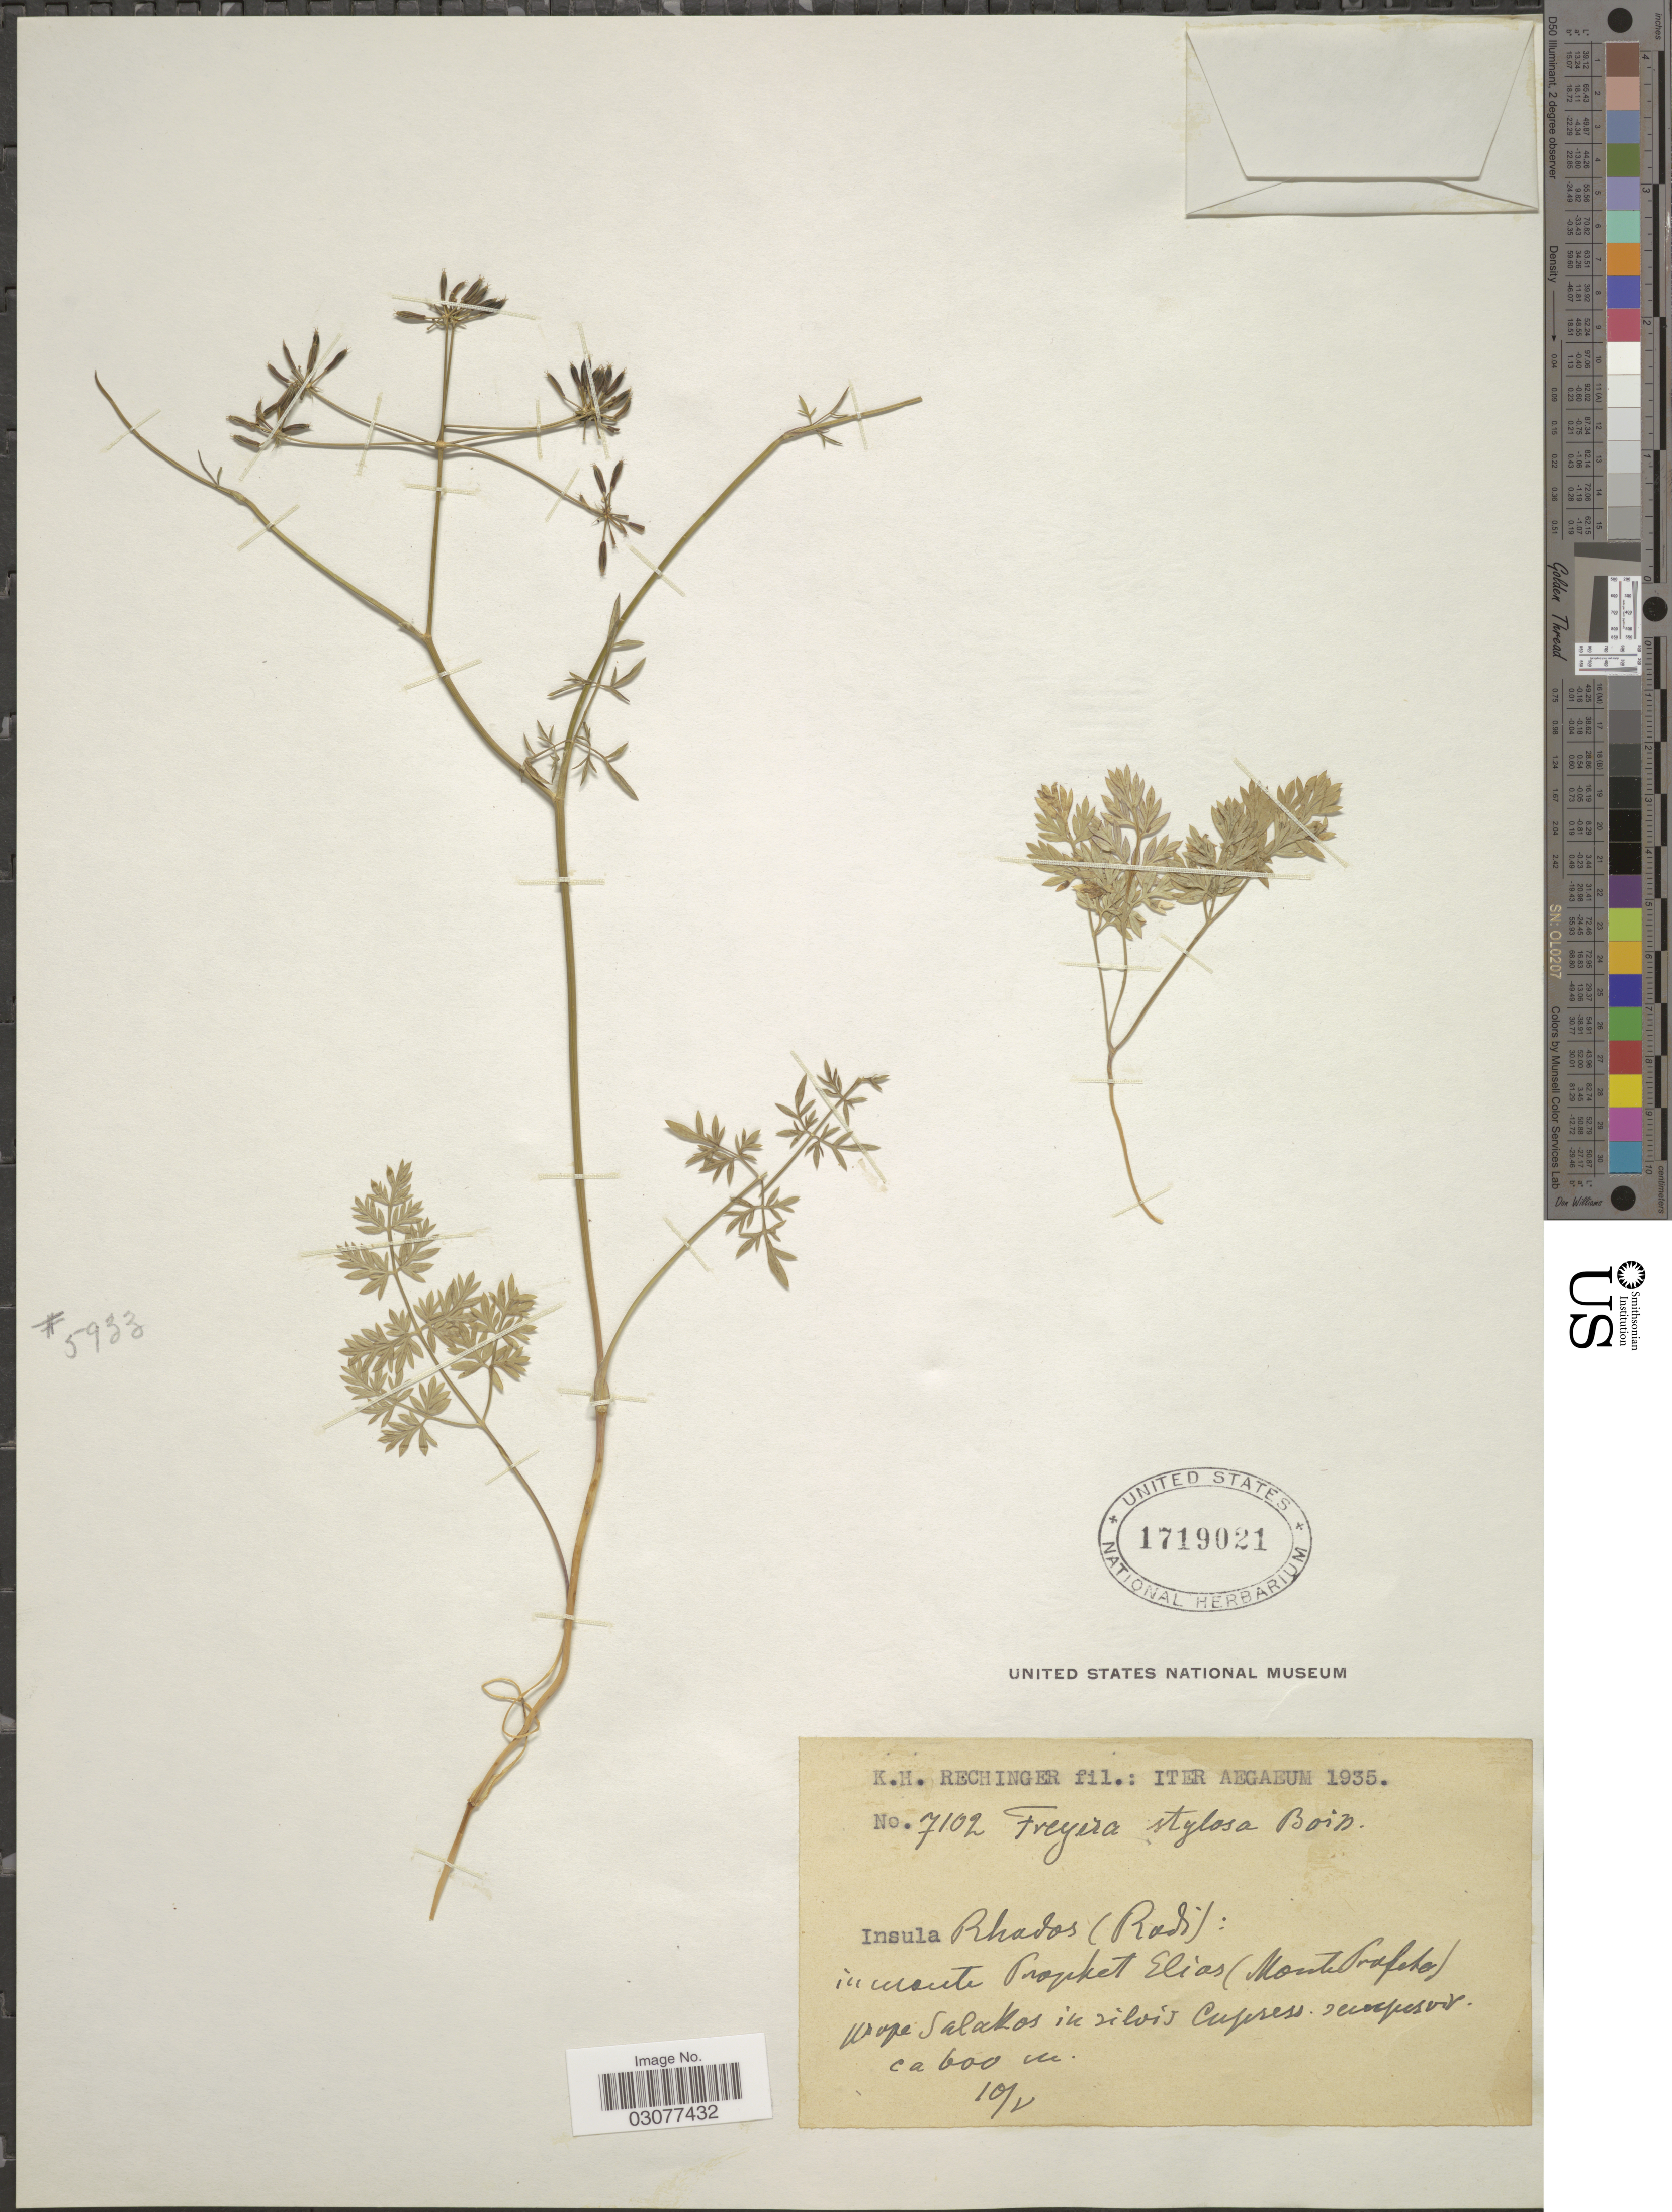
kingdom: Plantae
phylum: Tracheophyta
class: Magnoliopsida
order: Apiales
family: Apiaceae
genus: Geocaryum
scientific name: Geocaryum macrocarpum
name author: (Boiss. & Spruner) Engstrand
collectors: K. H. Rechinger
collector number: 7102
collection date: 1935-02-10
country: Greece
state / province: South Aegean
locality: Insula Rhodos (Rodi): in monte Prophet Elias (Monte Profeto), prope Salakos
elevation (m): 600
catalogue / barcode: US 1719021